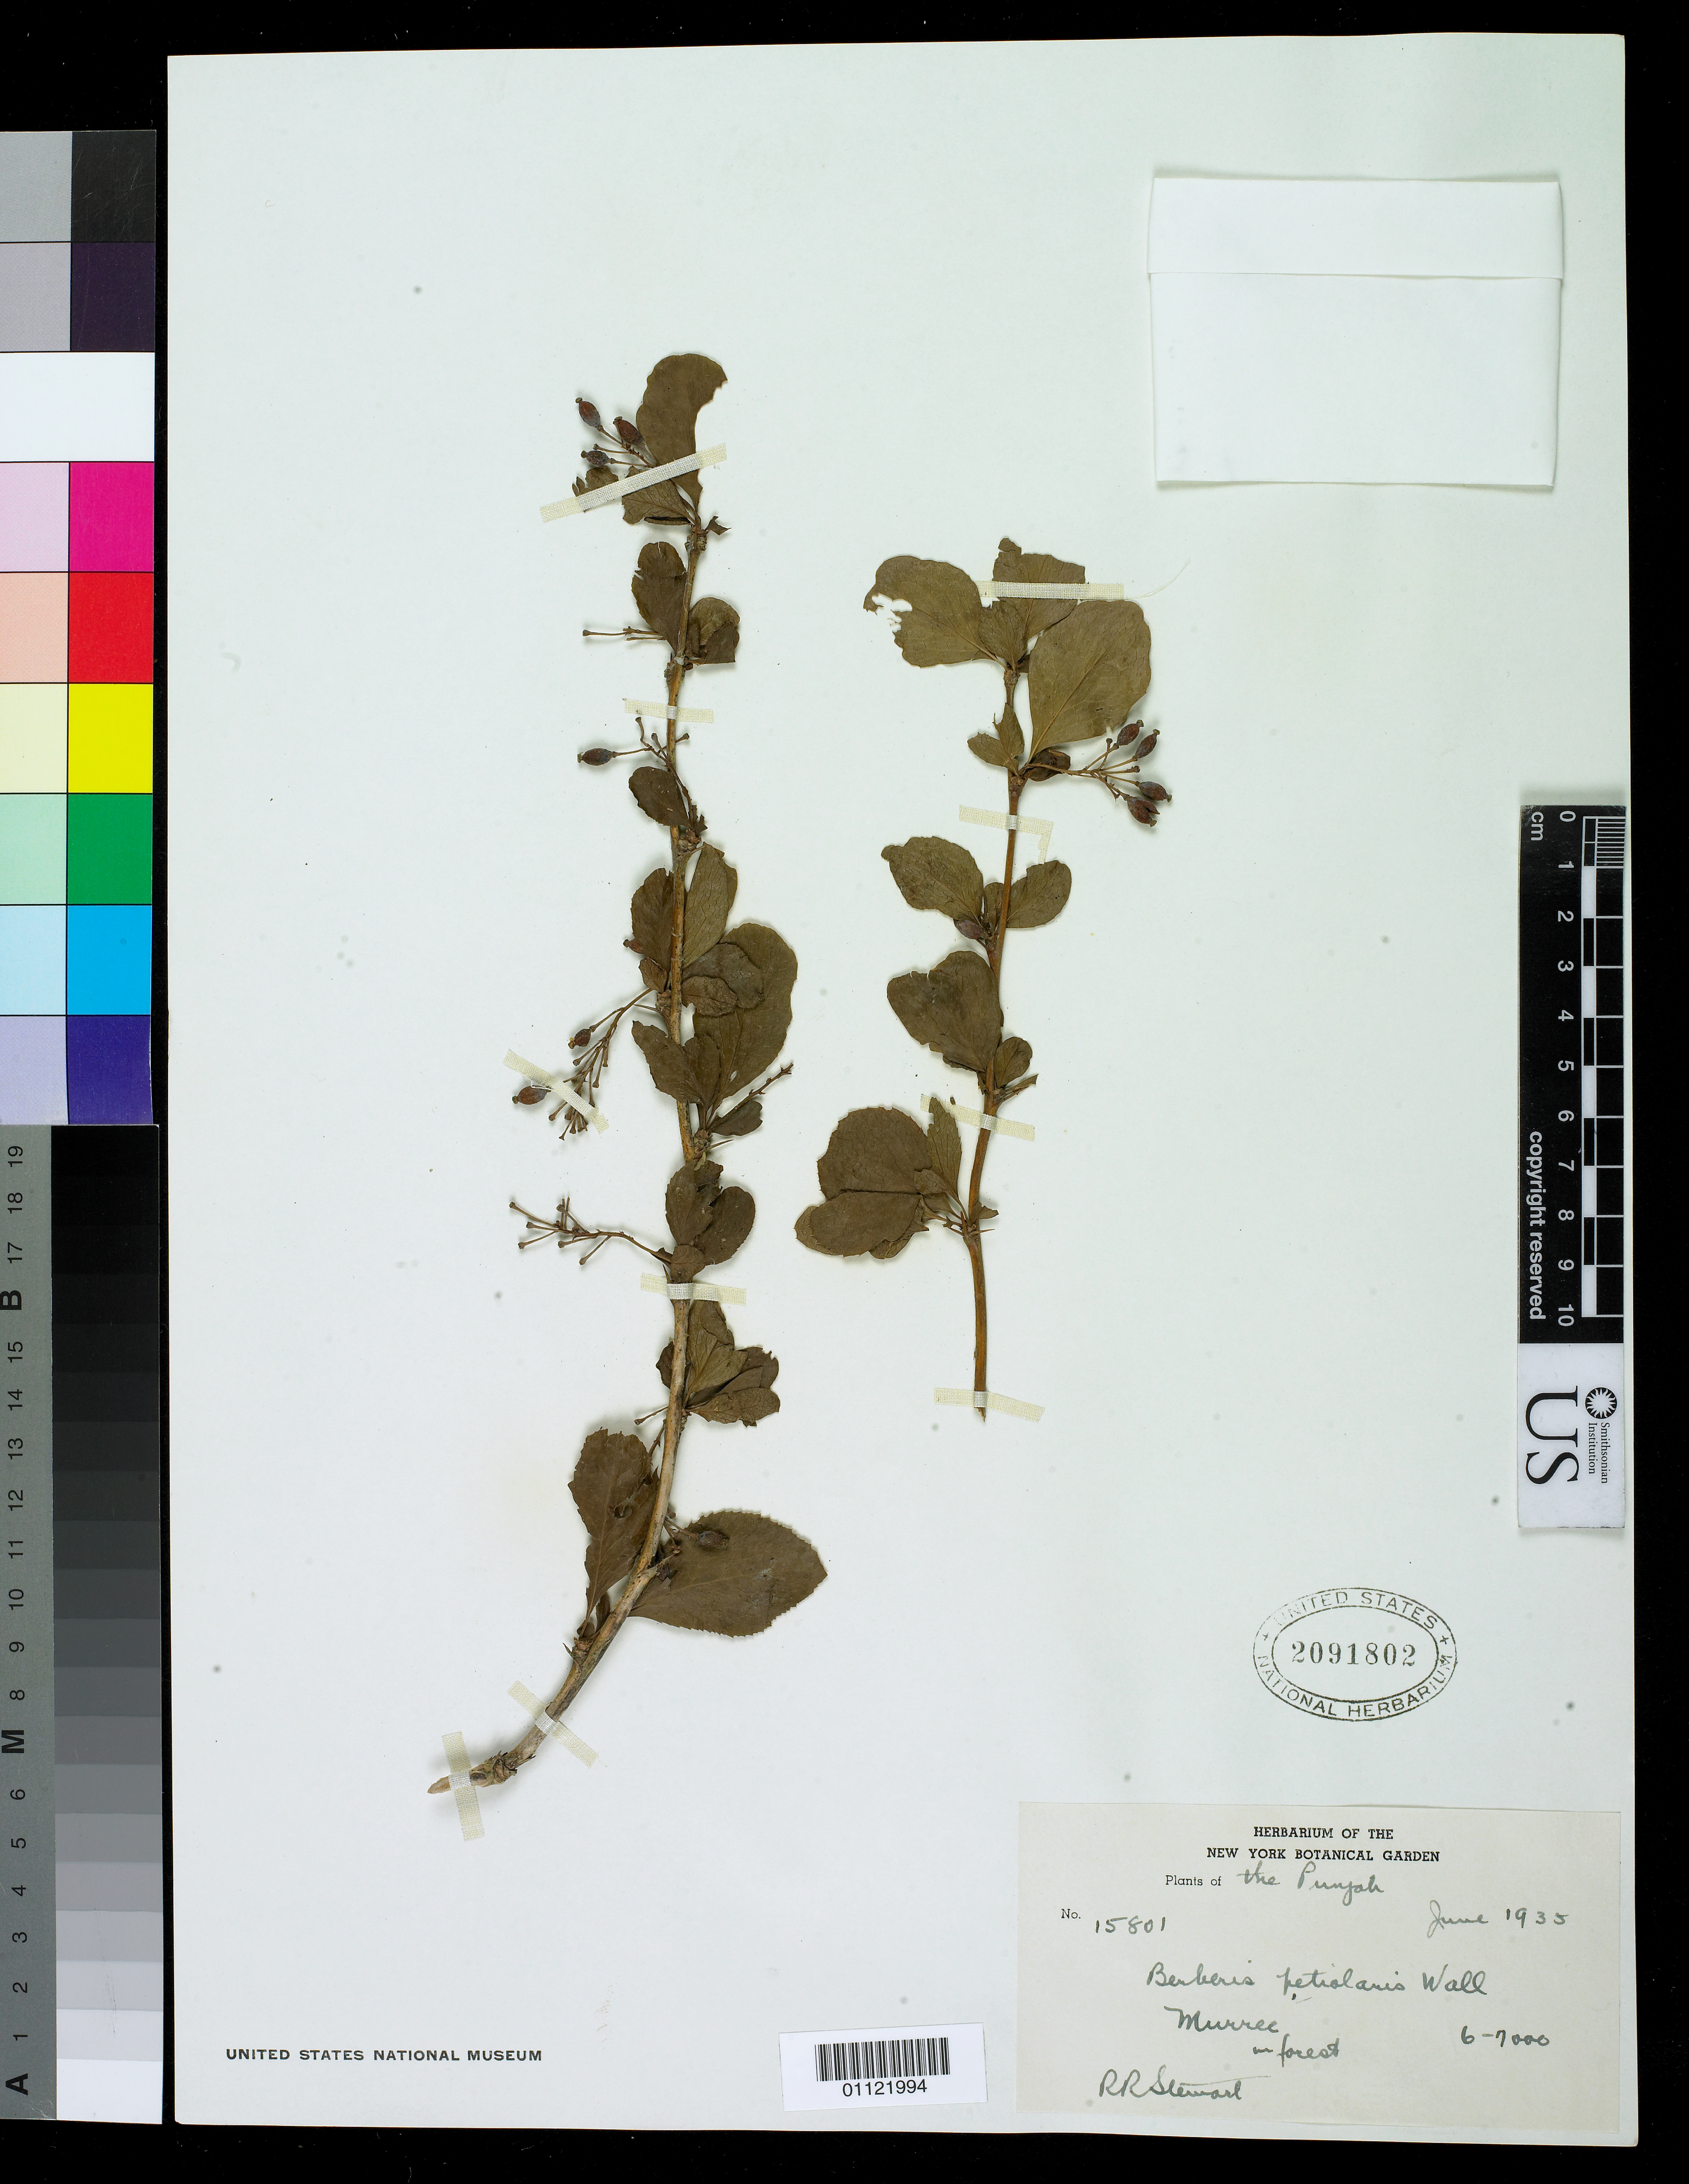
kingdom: Plantae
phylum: Tracheophyta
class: Magnoliopsida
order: Ranunculales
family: Berberidaceae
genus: Berberis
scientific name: Berberis petiolaris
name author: Wall. ex G. Don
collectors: R. R. Stewart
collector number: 15801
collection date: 1935-06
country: Pakistan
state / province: Punjab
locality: Murree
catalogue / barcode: US 2091802